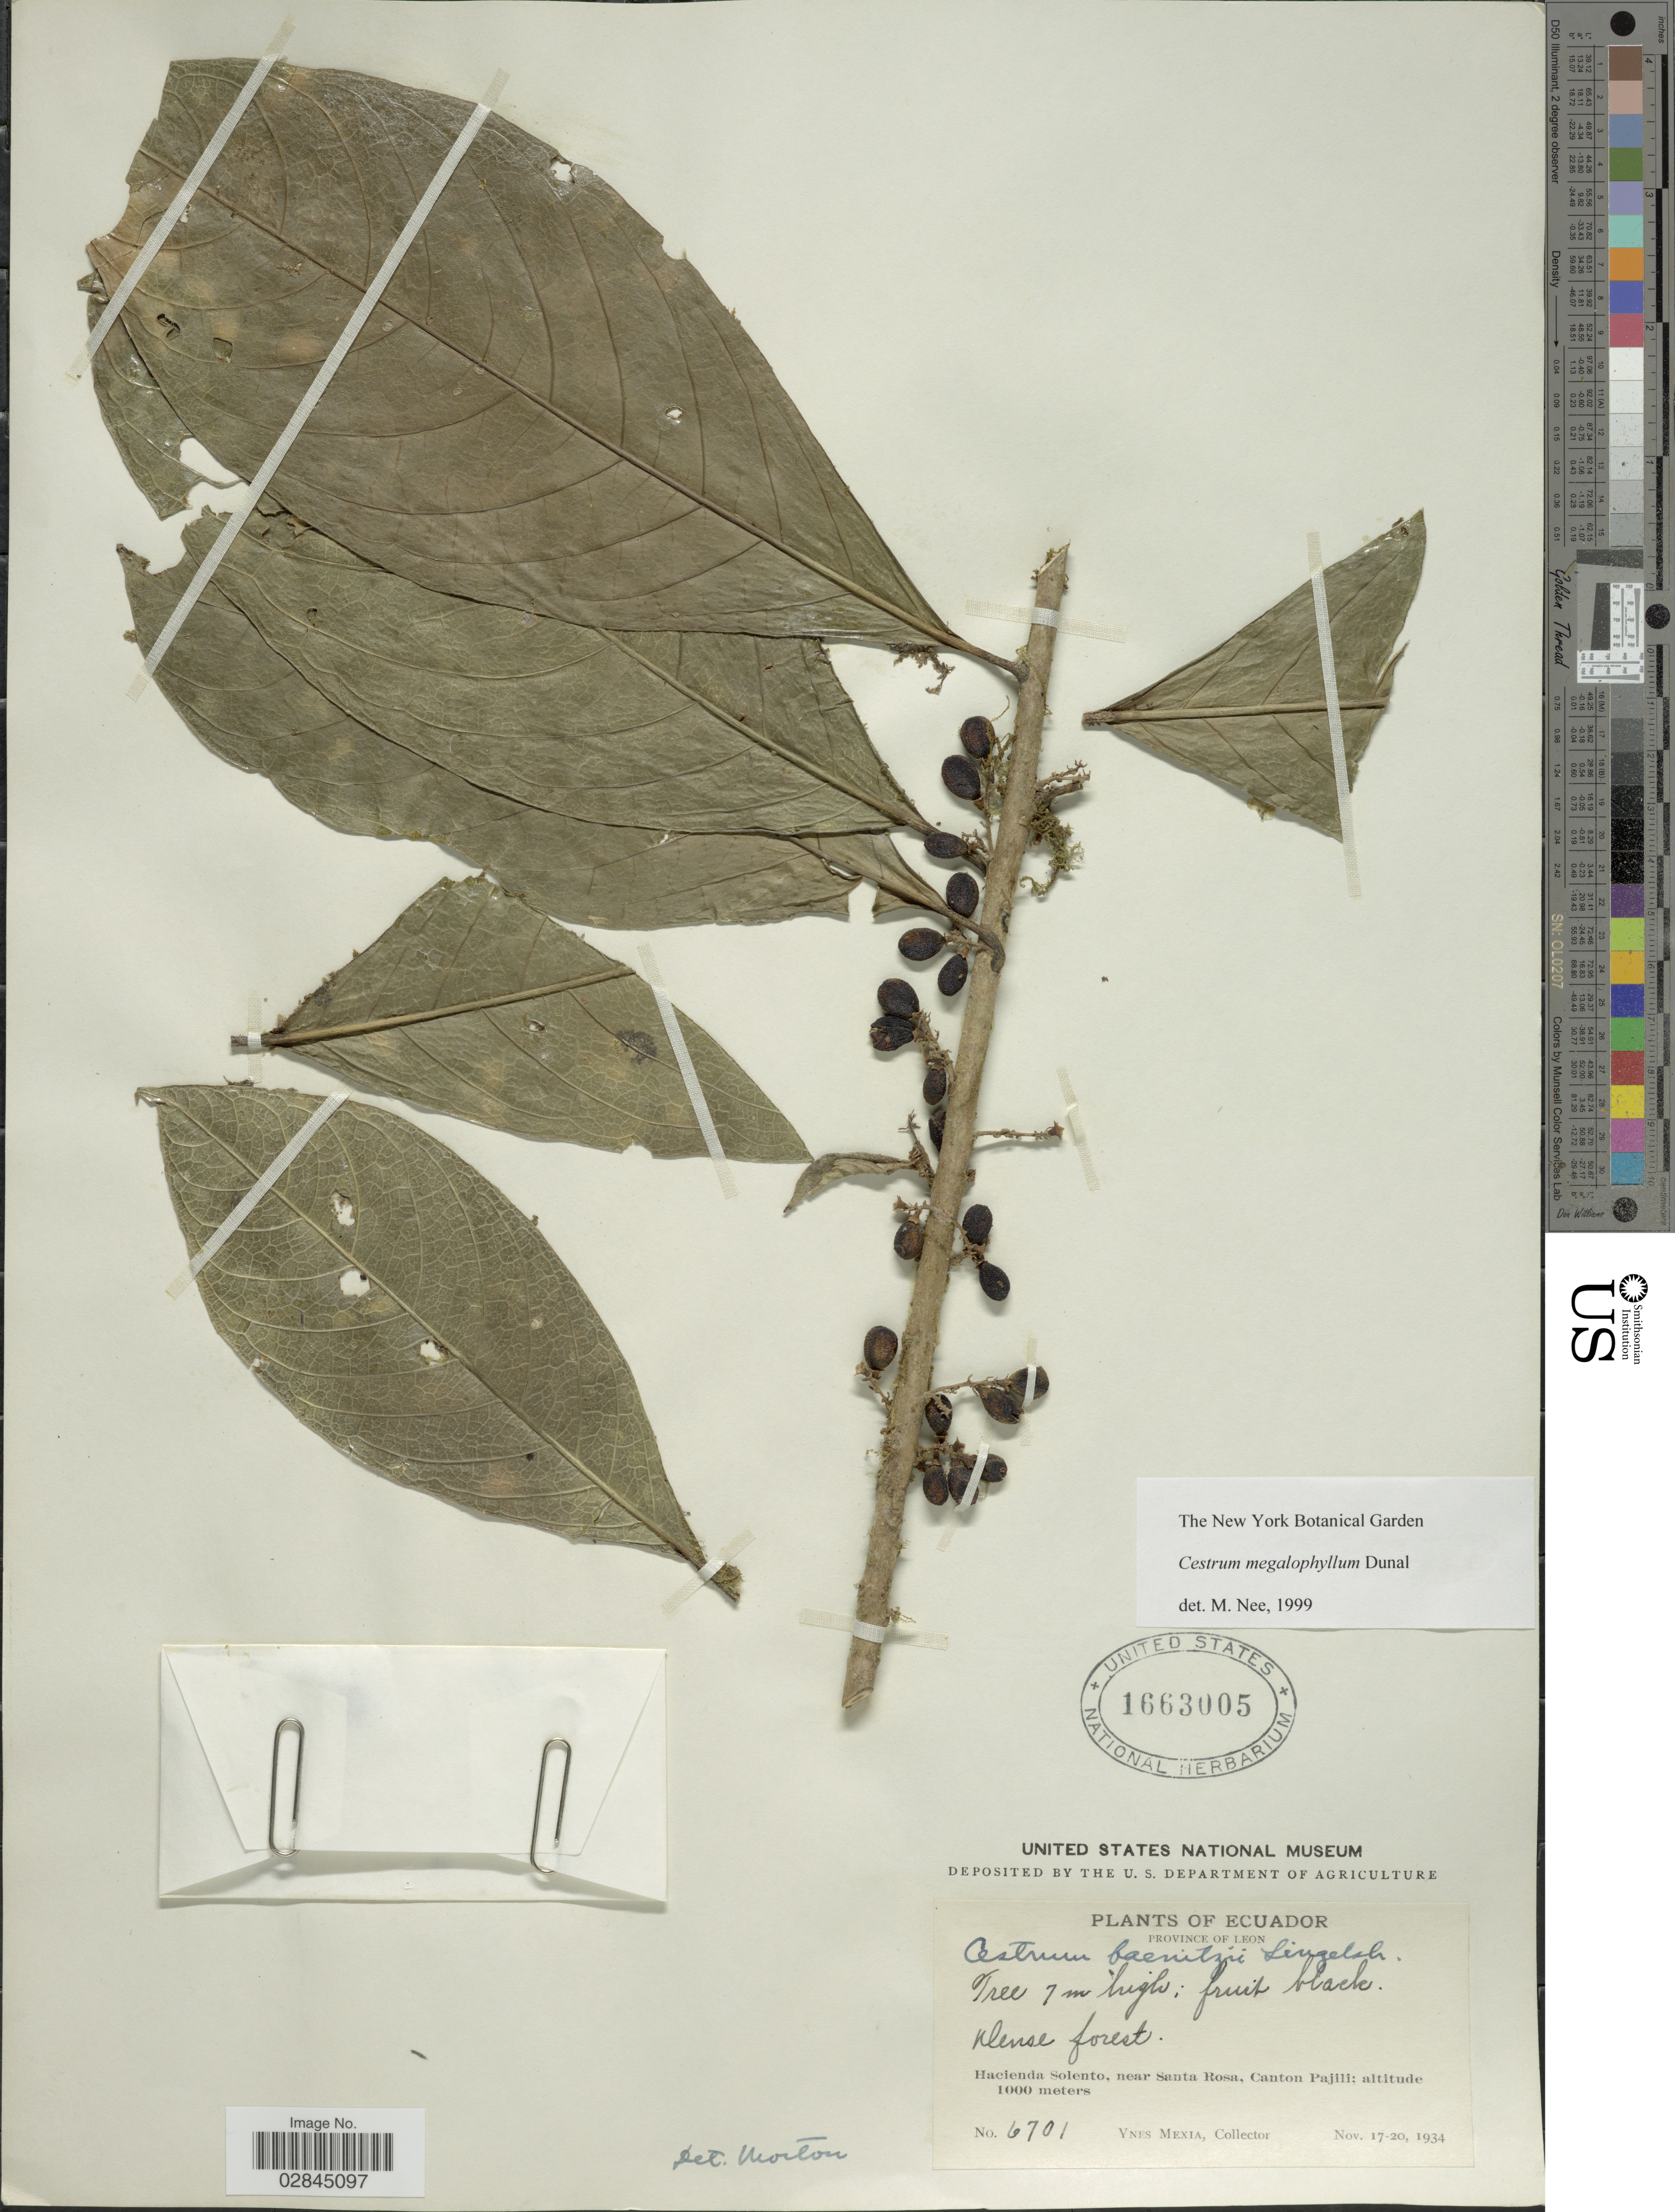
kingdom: Plantae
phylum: Tracheophyta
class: Magnoliopsida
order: Solanales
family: Solanaceae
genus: Cestrum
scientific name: Cestrum schlechtendahlii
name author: G. Don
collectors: Y. Mexia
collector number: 6701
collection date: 1934-11-17/1934-11-20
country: Ecuador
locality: Province of Leon. Hacienda Solento, near Santa Rosa, Canton Pajili.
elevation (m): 1000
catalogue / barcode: US 1663005